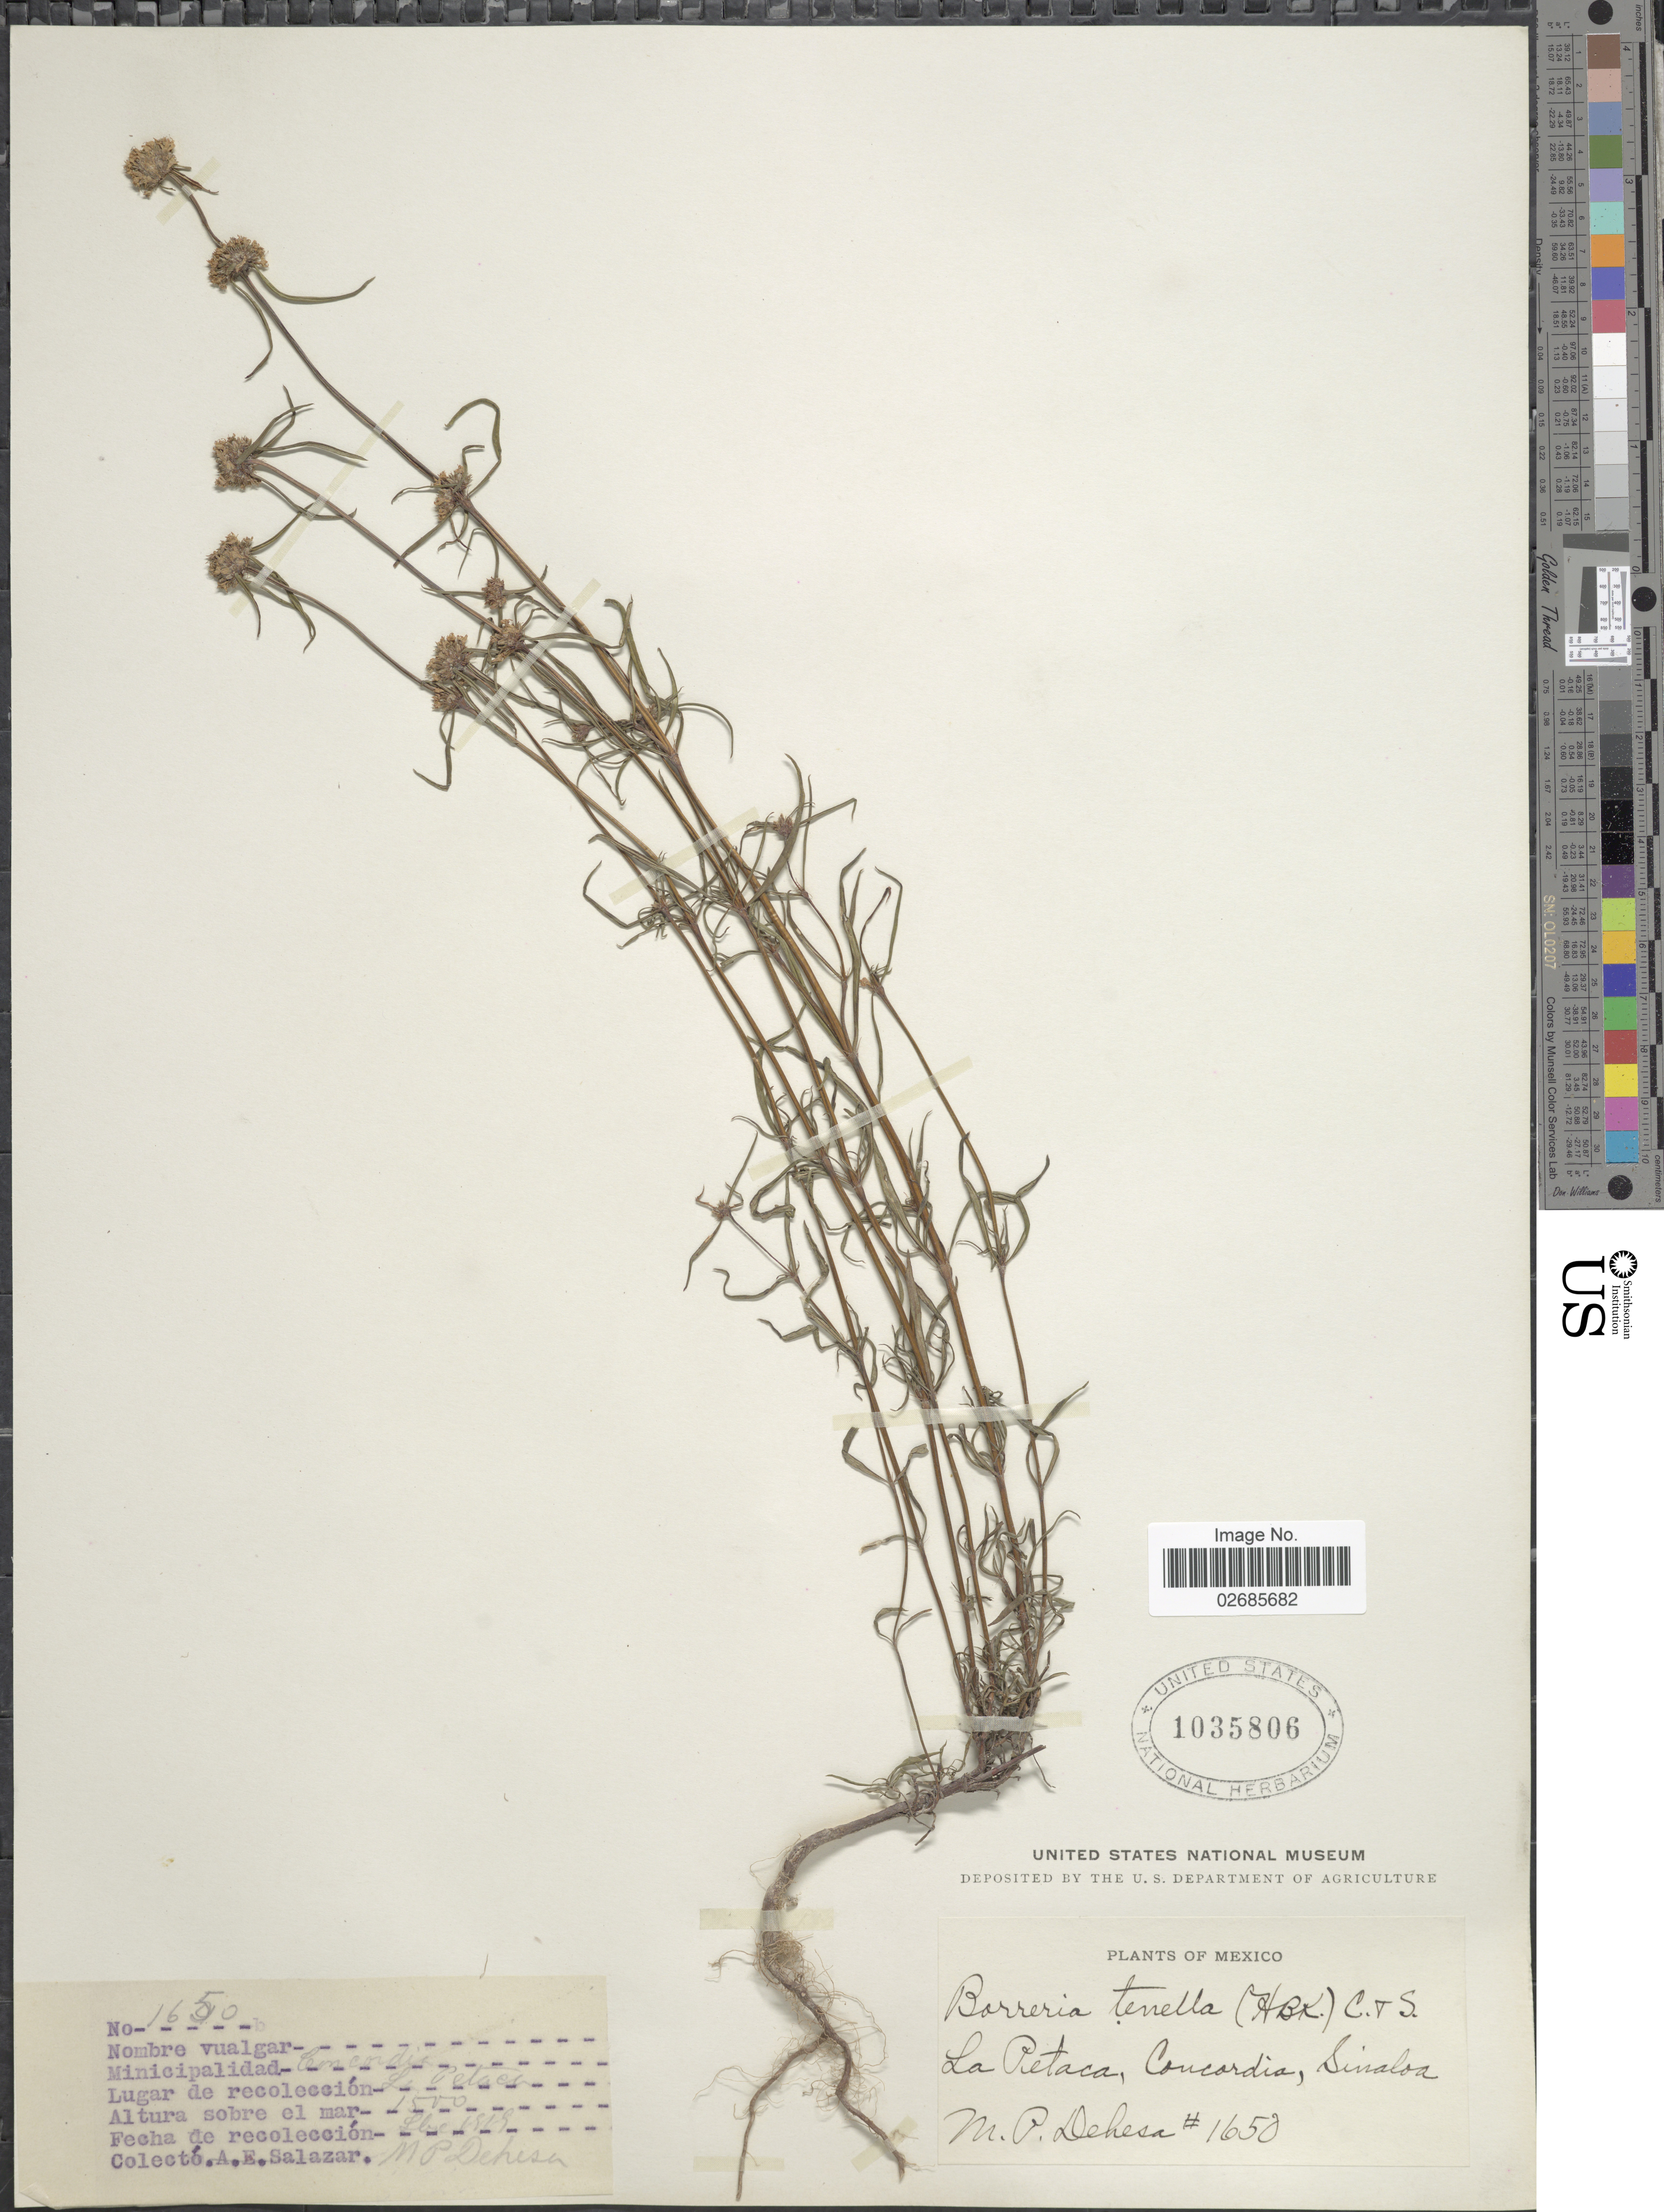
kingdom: Plantae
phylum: Tracheophyta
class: Magnoliopsida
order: Gentianales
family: Rubiaceae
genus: Borreria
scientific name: Borreria suaveolens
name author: G. Mey.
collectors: M. Dehesa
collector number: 1650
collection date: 1919-11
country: Mexico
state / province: Sinaloa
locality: La Petaca, Concordia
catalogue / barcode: US 1035806